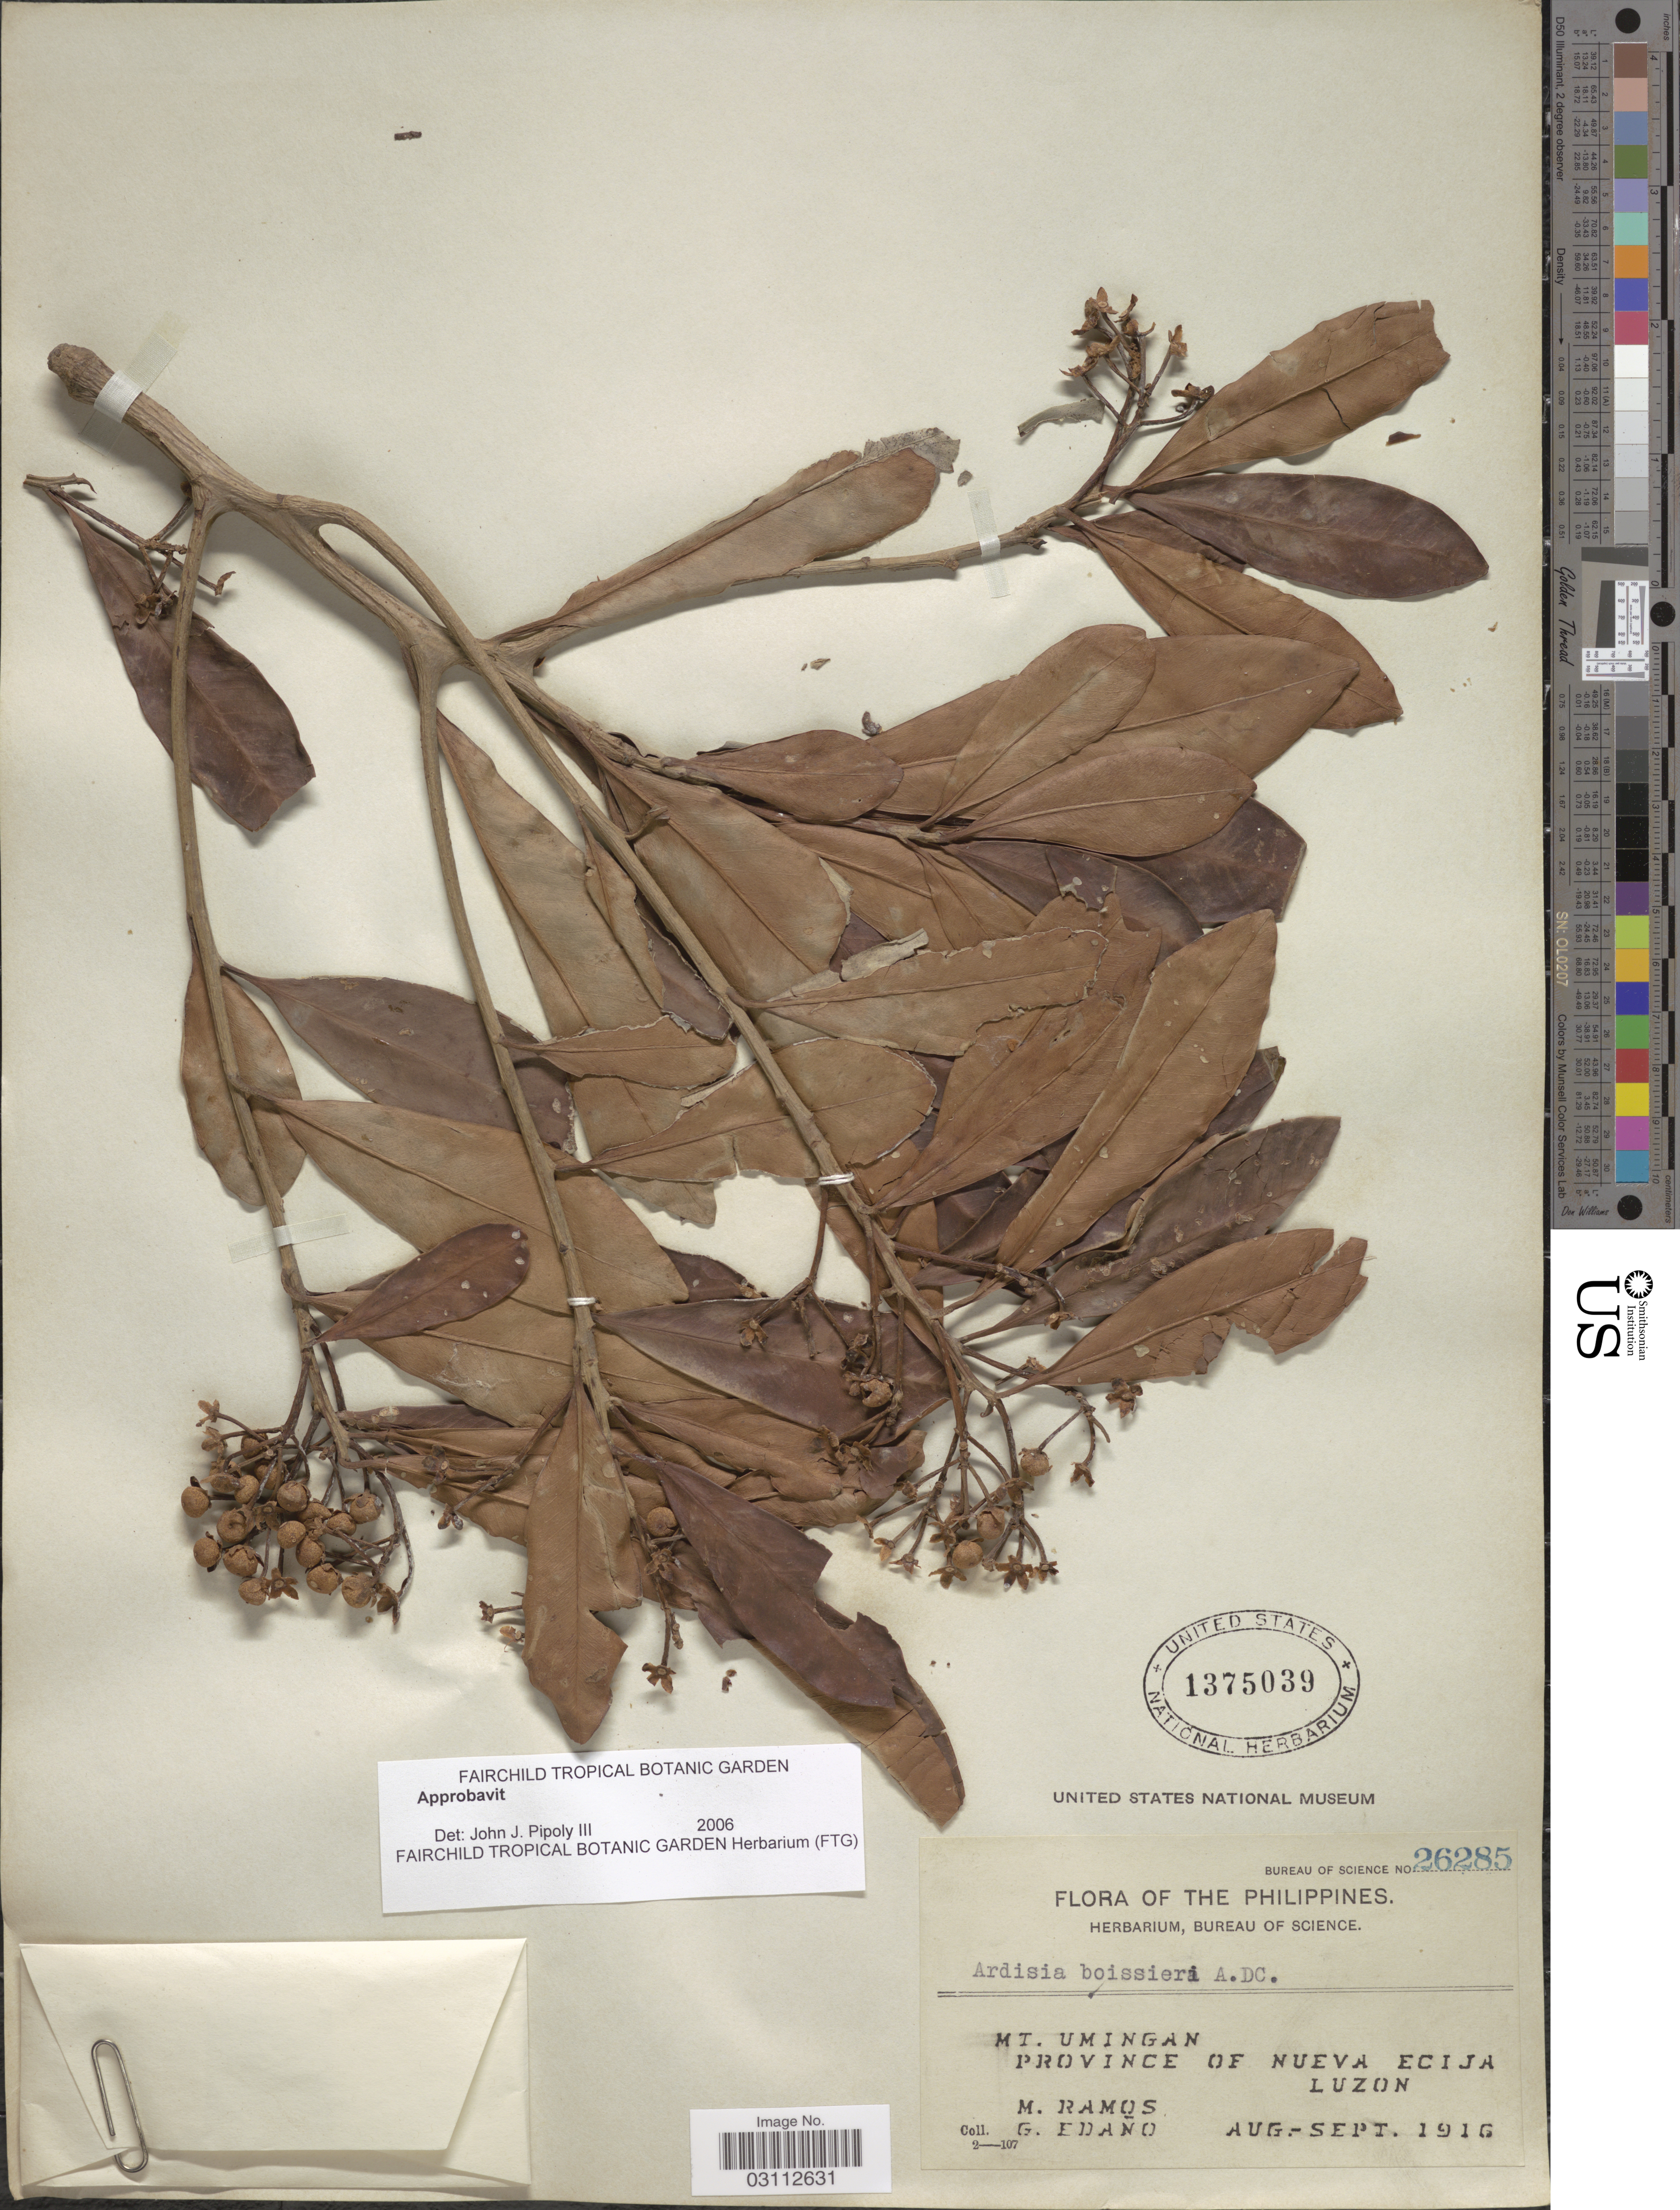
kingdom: Plantae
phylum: Tracheophyta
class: Magnoliopsida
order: Ericales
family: Primulaceae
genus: Ardisia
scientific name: Ardisia boissieri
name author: A. DC.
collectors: M. Ramos & G. Edaño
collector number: Bureau of science 26285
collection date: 1916-08/1916-09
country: Philippines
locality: Mt. Umingan, Province of Nueva Ecija, Luzon.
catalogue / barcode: US 1375039